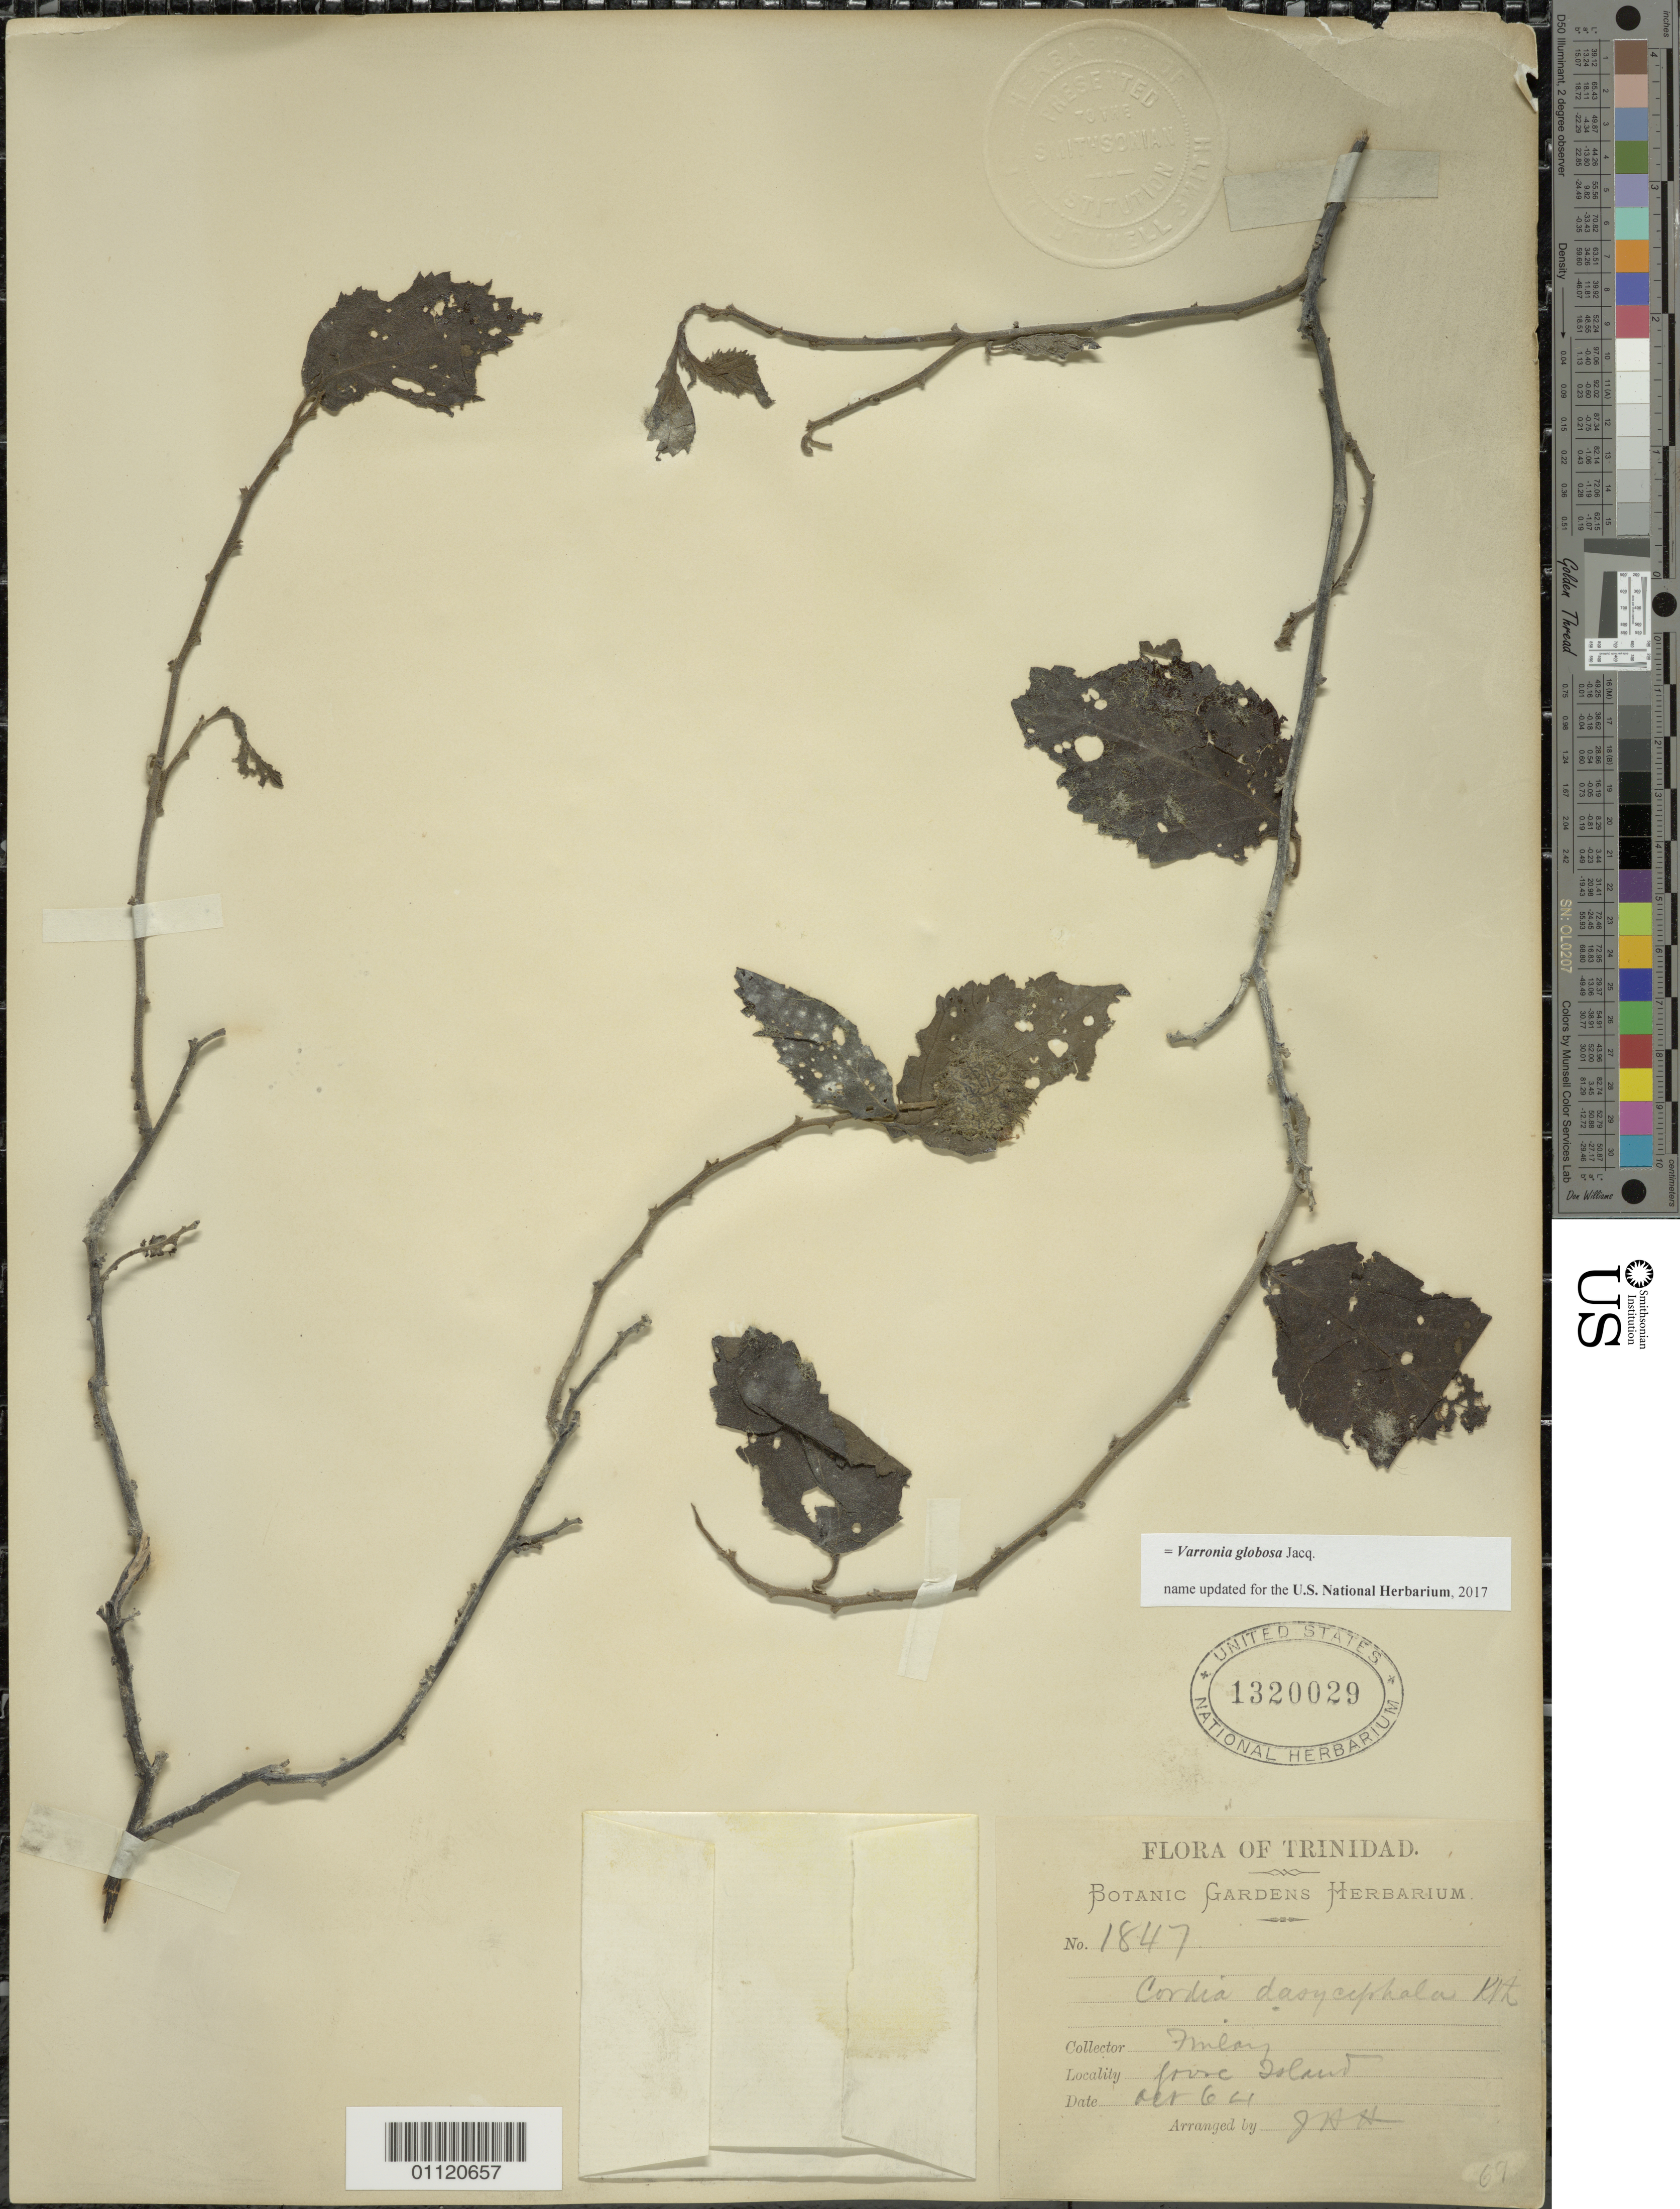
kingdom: Plantae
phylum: Tracheophyta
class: Magnoliopsida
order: Boraginales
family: Cordiaceae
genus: Varronia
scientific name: Varronia globosa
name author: Jacq.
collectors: -. Finlay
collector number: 1847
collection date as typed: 01 Oct 1864 to 31 Oct 1864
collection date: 1864-10-01/1864-10-31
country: Trinidad and Tobago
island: Trinidad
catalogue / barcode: US 1320029